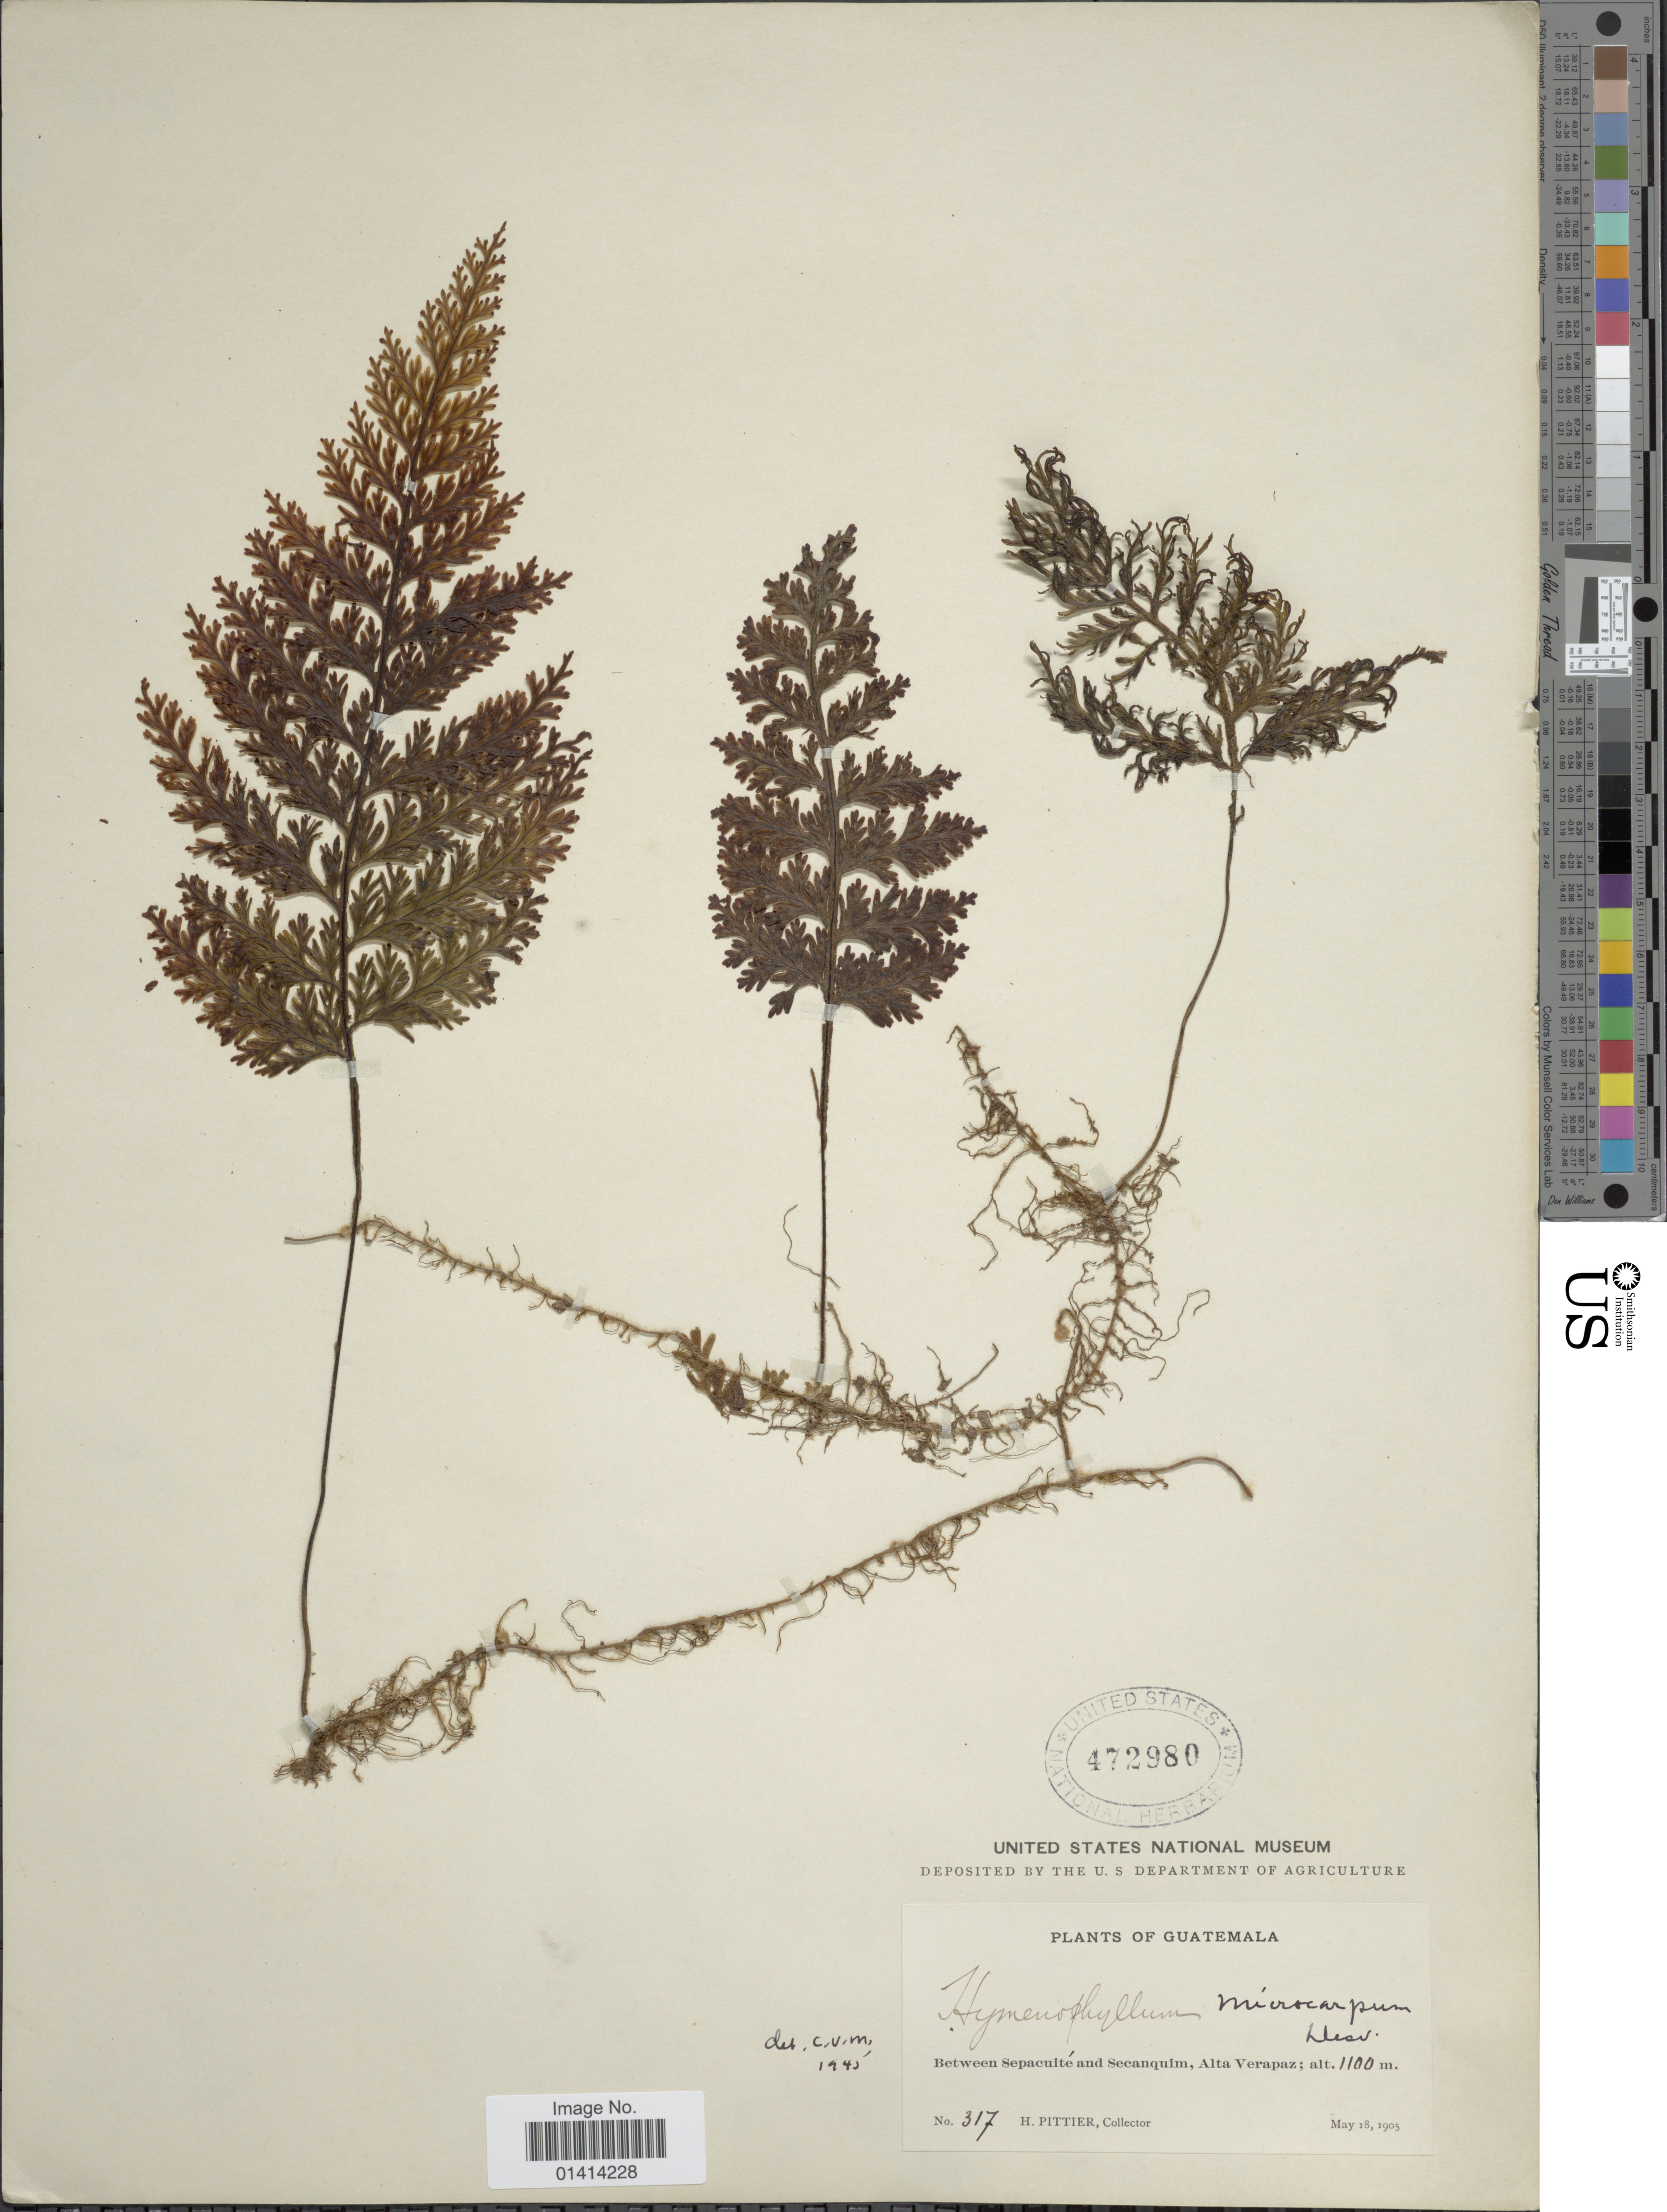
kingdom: Plantae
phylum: Tracheophyta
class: Polypodiopsida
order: Hymenophyllales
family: Hymenophyllaceae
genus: Hymenophyllum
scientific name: Hymenophyllum microcarpum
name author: (Desv.) Lellinger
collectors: H. F. Pittier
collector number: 317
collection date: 1905-05-18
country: Guatemala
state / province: Alta Verapaz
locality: Between Sepaculté and Secanquim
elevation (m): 1100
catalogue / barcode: US 472980